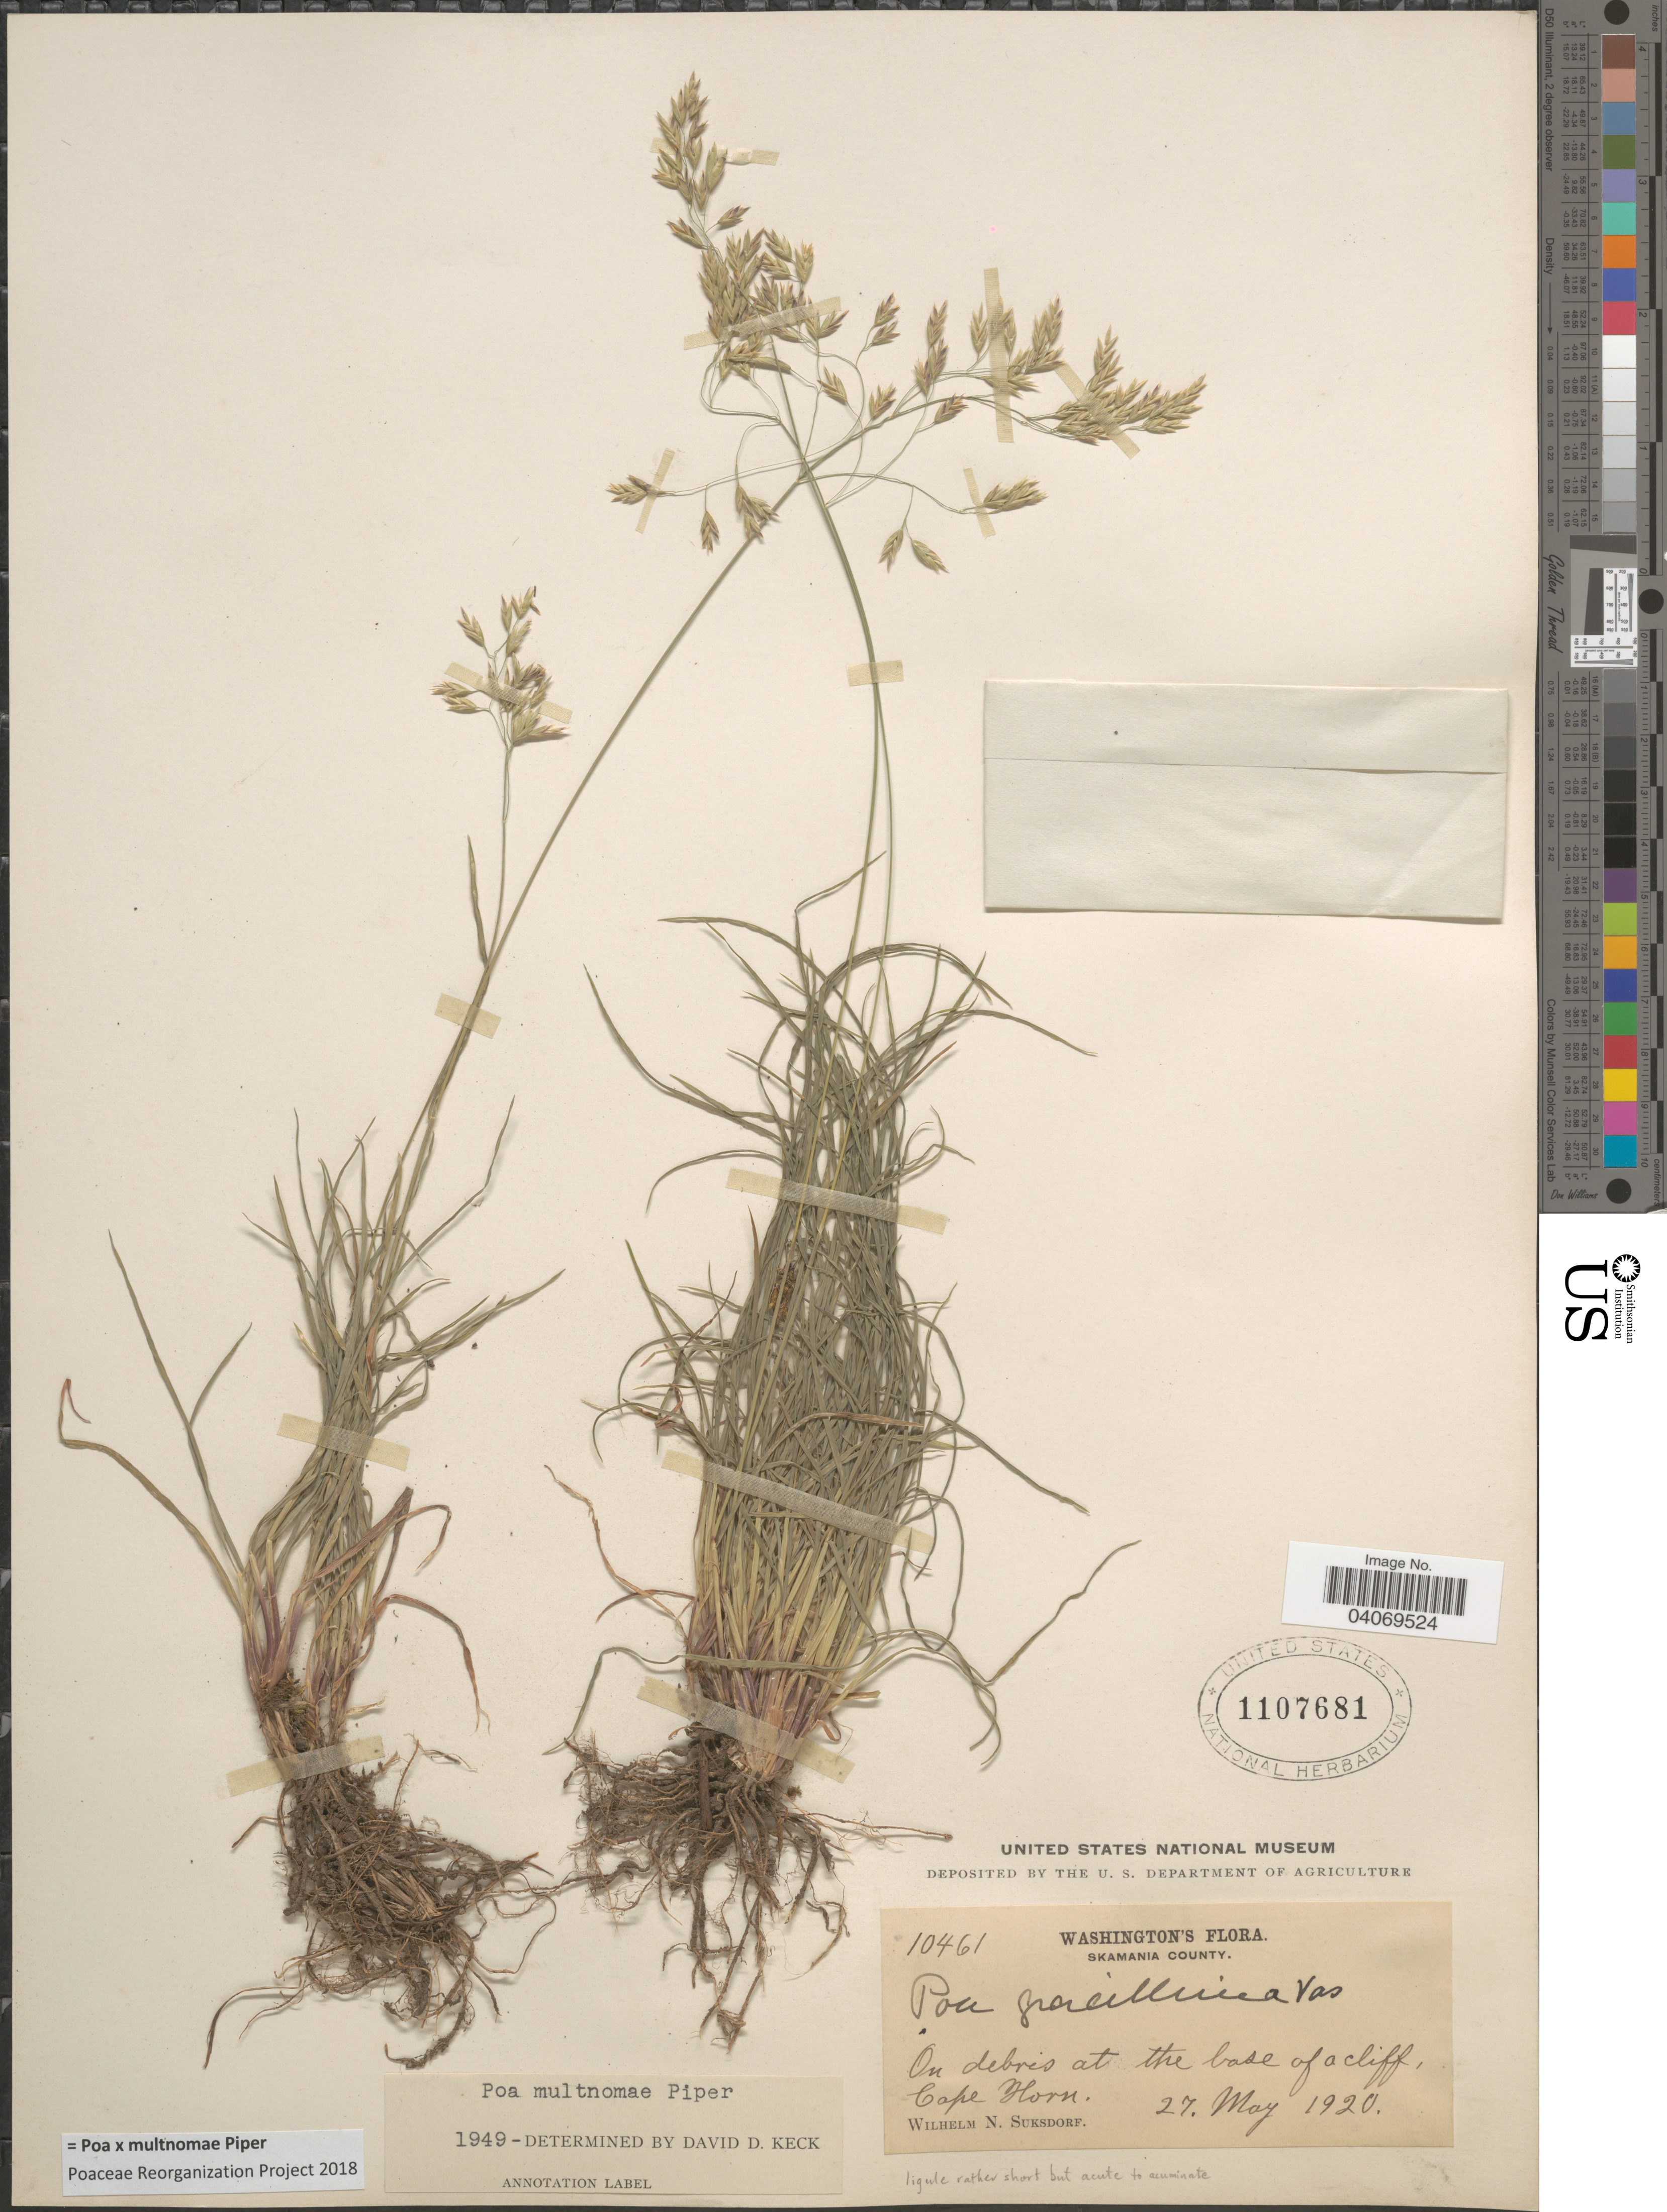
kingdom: Plantae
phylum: Tracheophyta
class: Liliopsida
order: Poales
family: Poaceae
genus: Poa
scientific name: Poa x multnomae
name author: Piper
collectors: W. N. Suksdorf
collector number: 10461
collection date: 1920-05-27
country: United States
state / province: Washington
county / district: Skamania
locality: Skamania County. On debris at the base of a cliff, Cape Horn.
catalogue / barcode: US 1107681